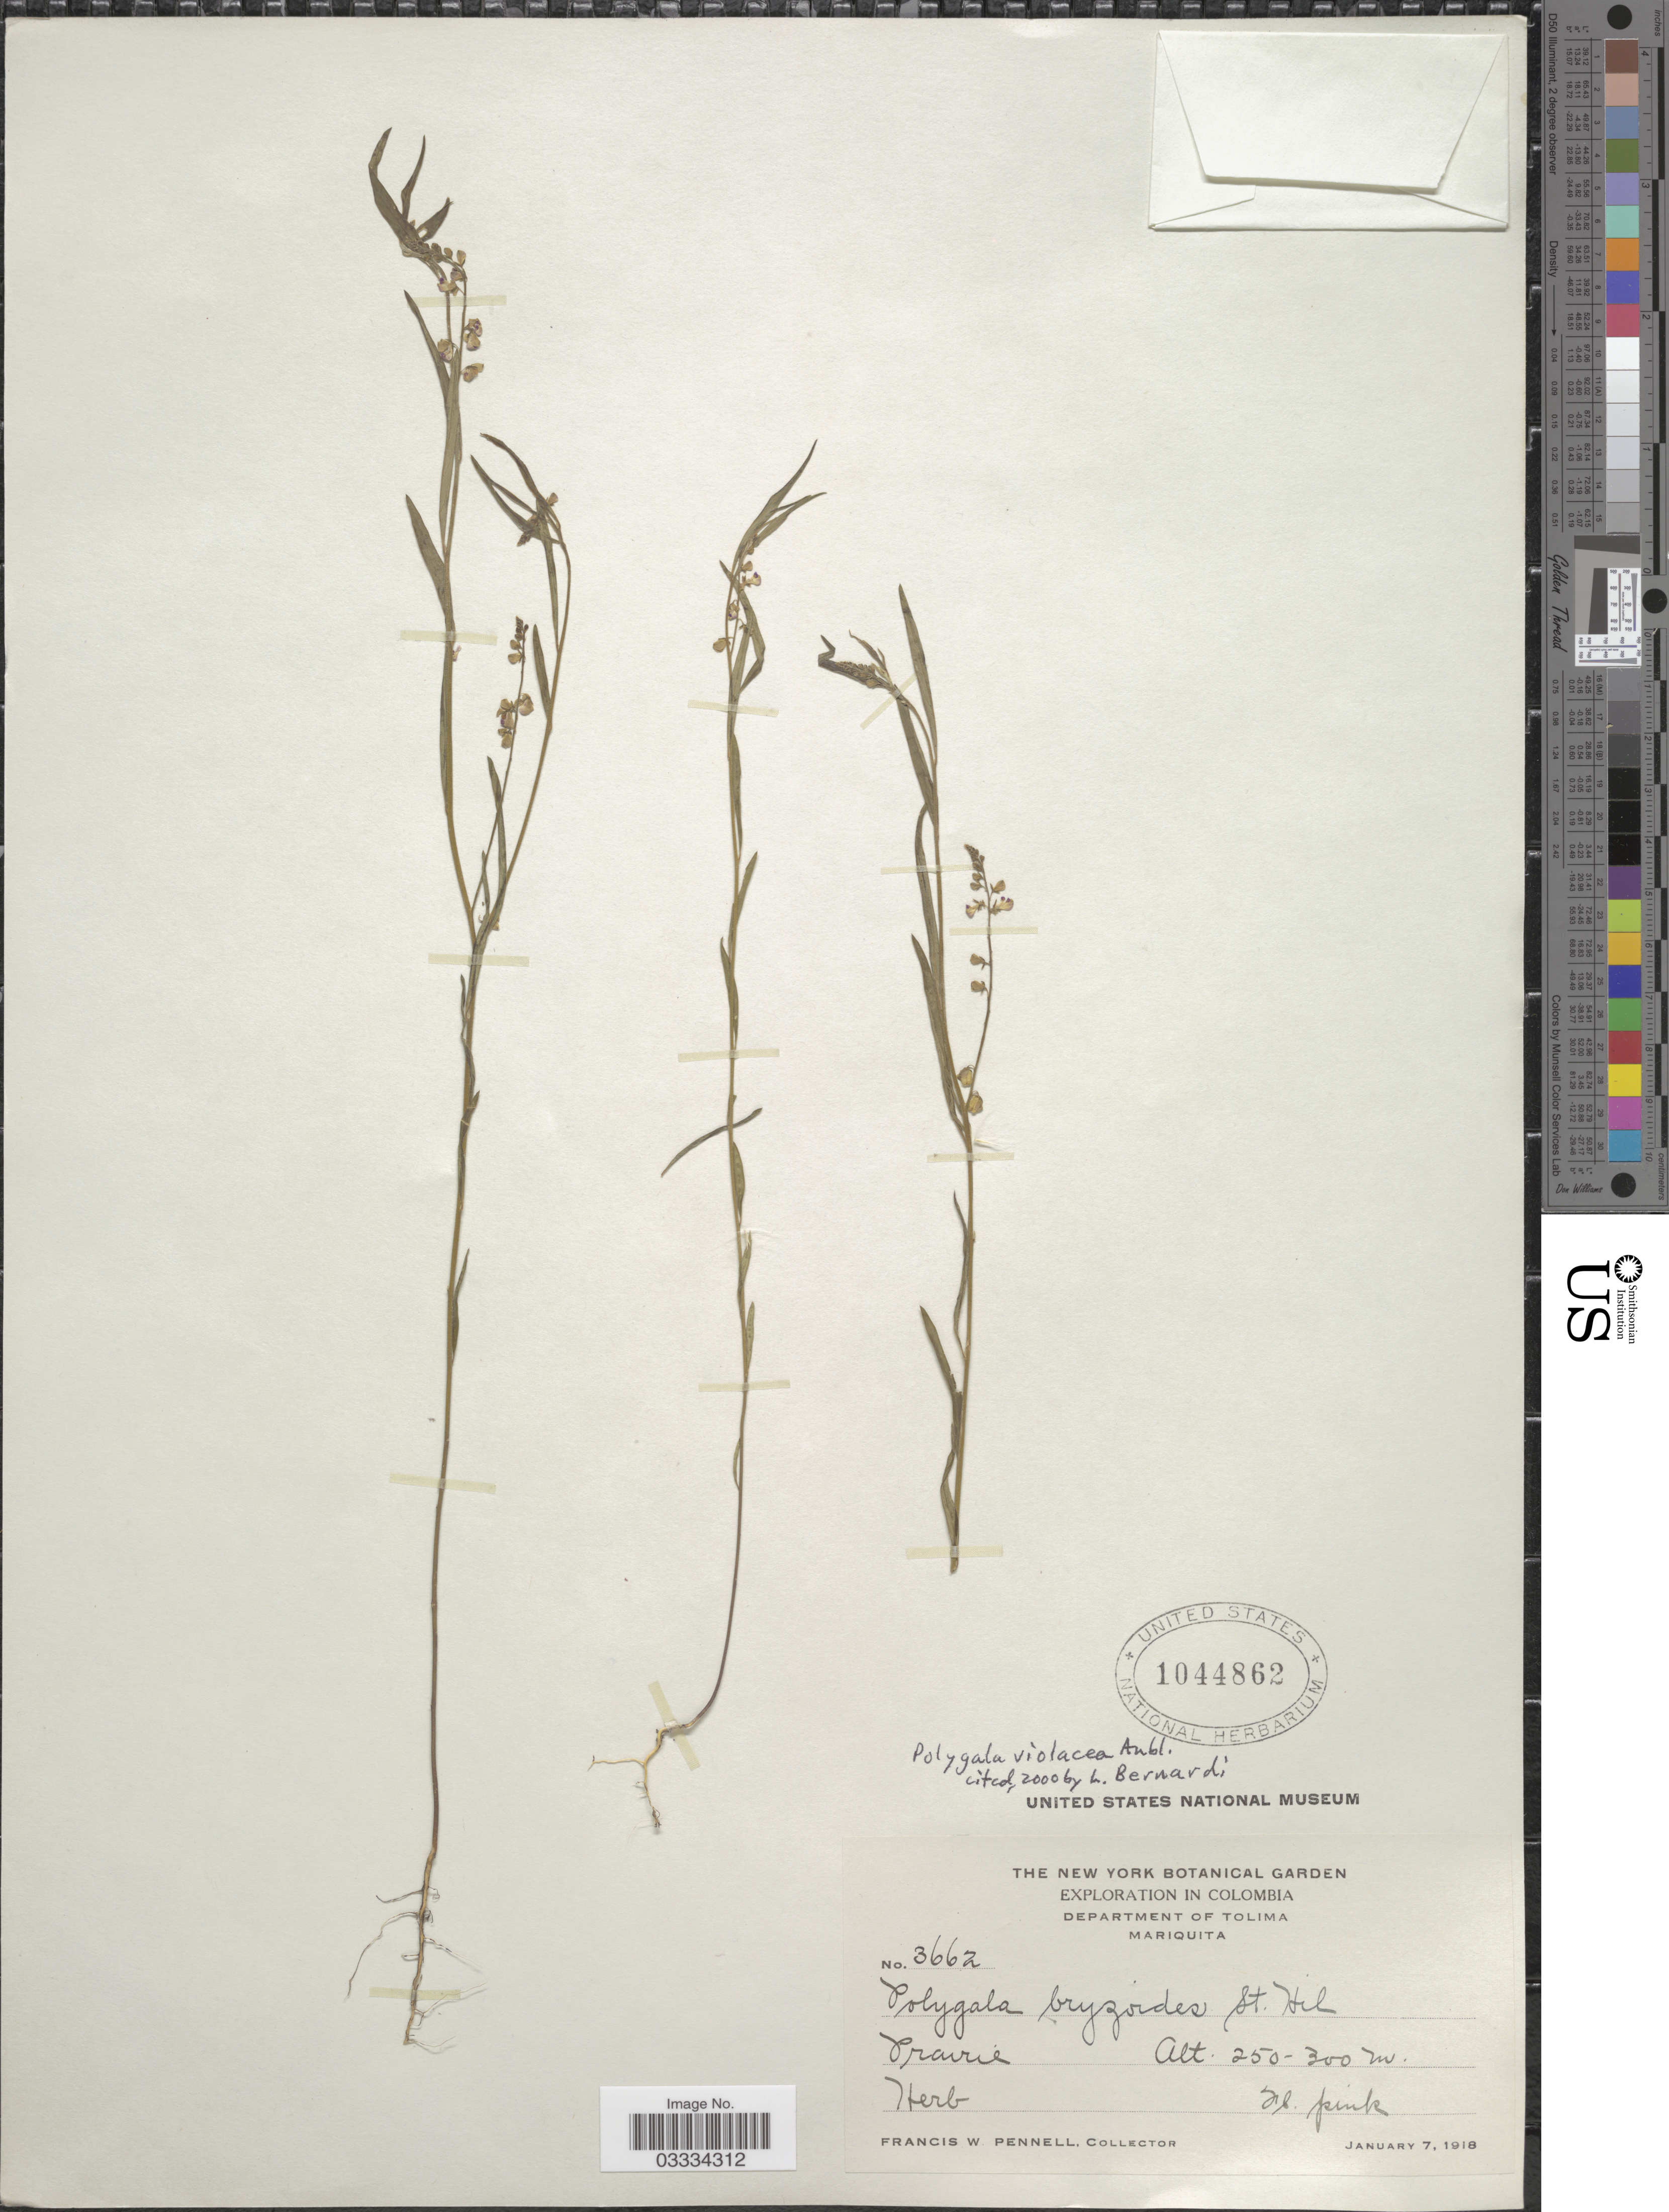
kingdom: Plantae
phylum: Tracheophyta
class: Magnoliopsida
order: Fabales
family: Polygalaceae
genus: Asemeia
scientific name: Asemeia violacea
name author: (Aubl.) J.F.B. Pastore & J.R. Abbott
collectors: F. W. Pennell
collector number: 3662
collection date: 1918-01-07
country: Colombia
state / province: Tolima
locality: Mariquita.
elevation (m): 250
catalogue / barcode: US 1044862